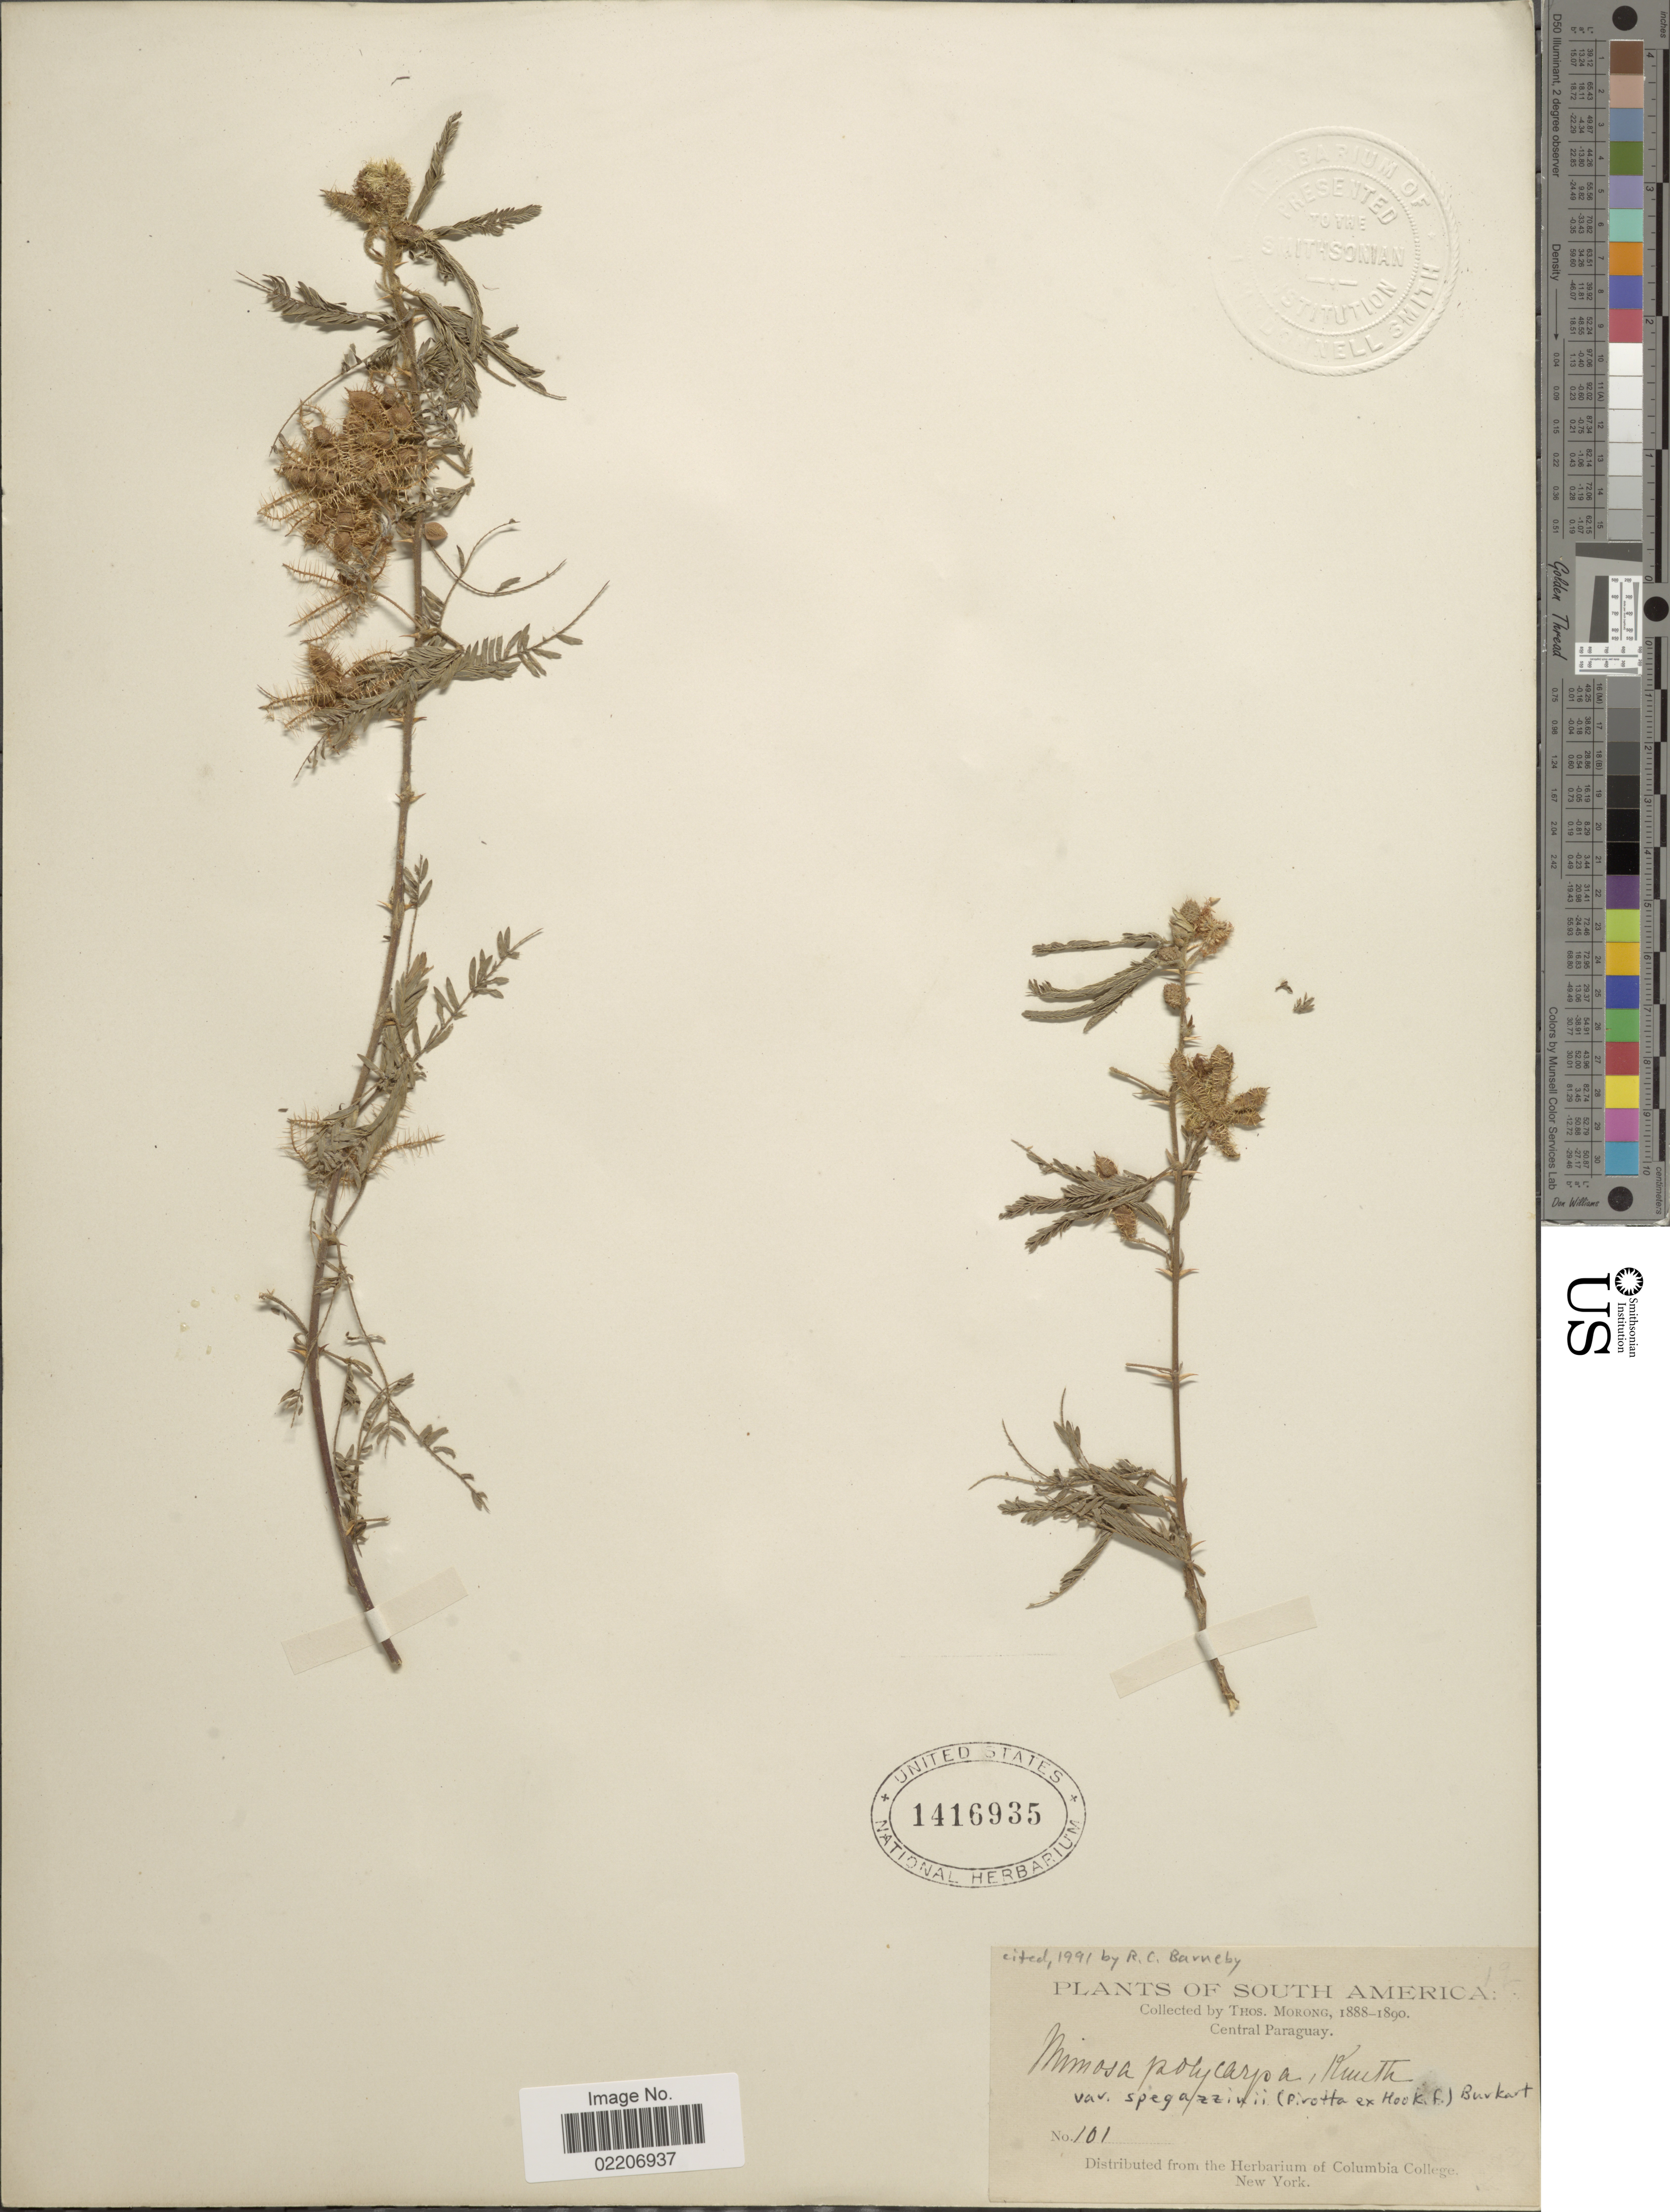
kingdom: Plantae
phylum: Tracheophyta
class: Magnoliopsida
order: Fabales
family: Fabaceae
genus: Mimosa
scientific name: Mimosa polycarpa var. spegazzinii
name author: (Pirotta) Burkart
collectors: ex herb. T. Morong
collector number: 101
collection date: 1888/1890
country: Paraguay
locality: South America, Central Paraguay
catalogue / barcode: US 1416935